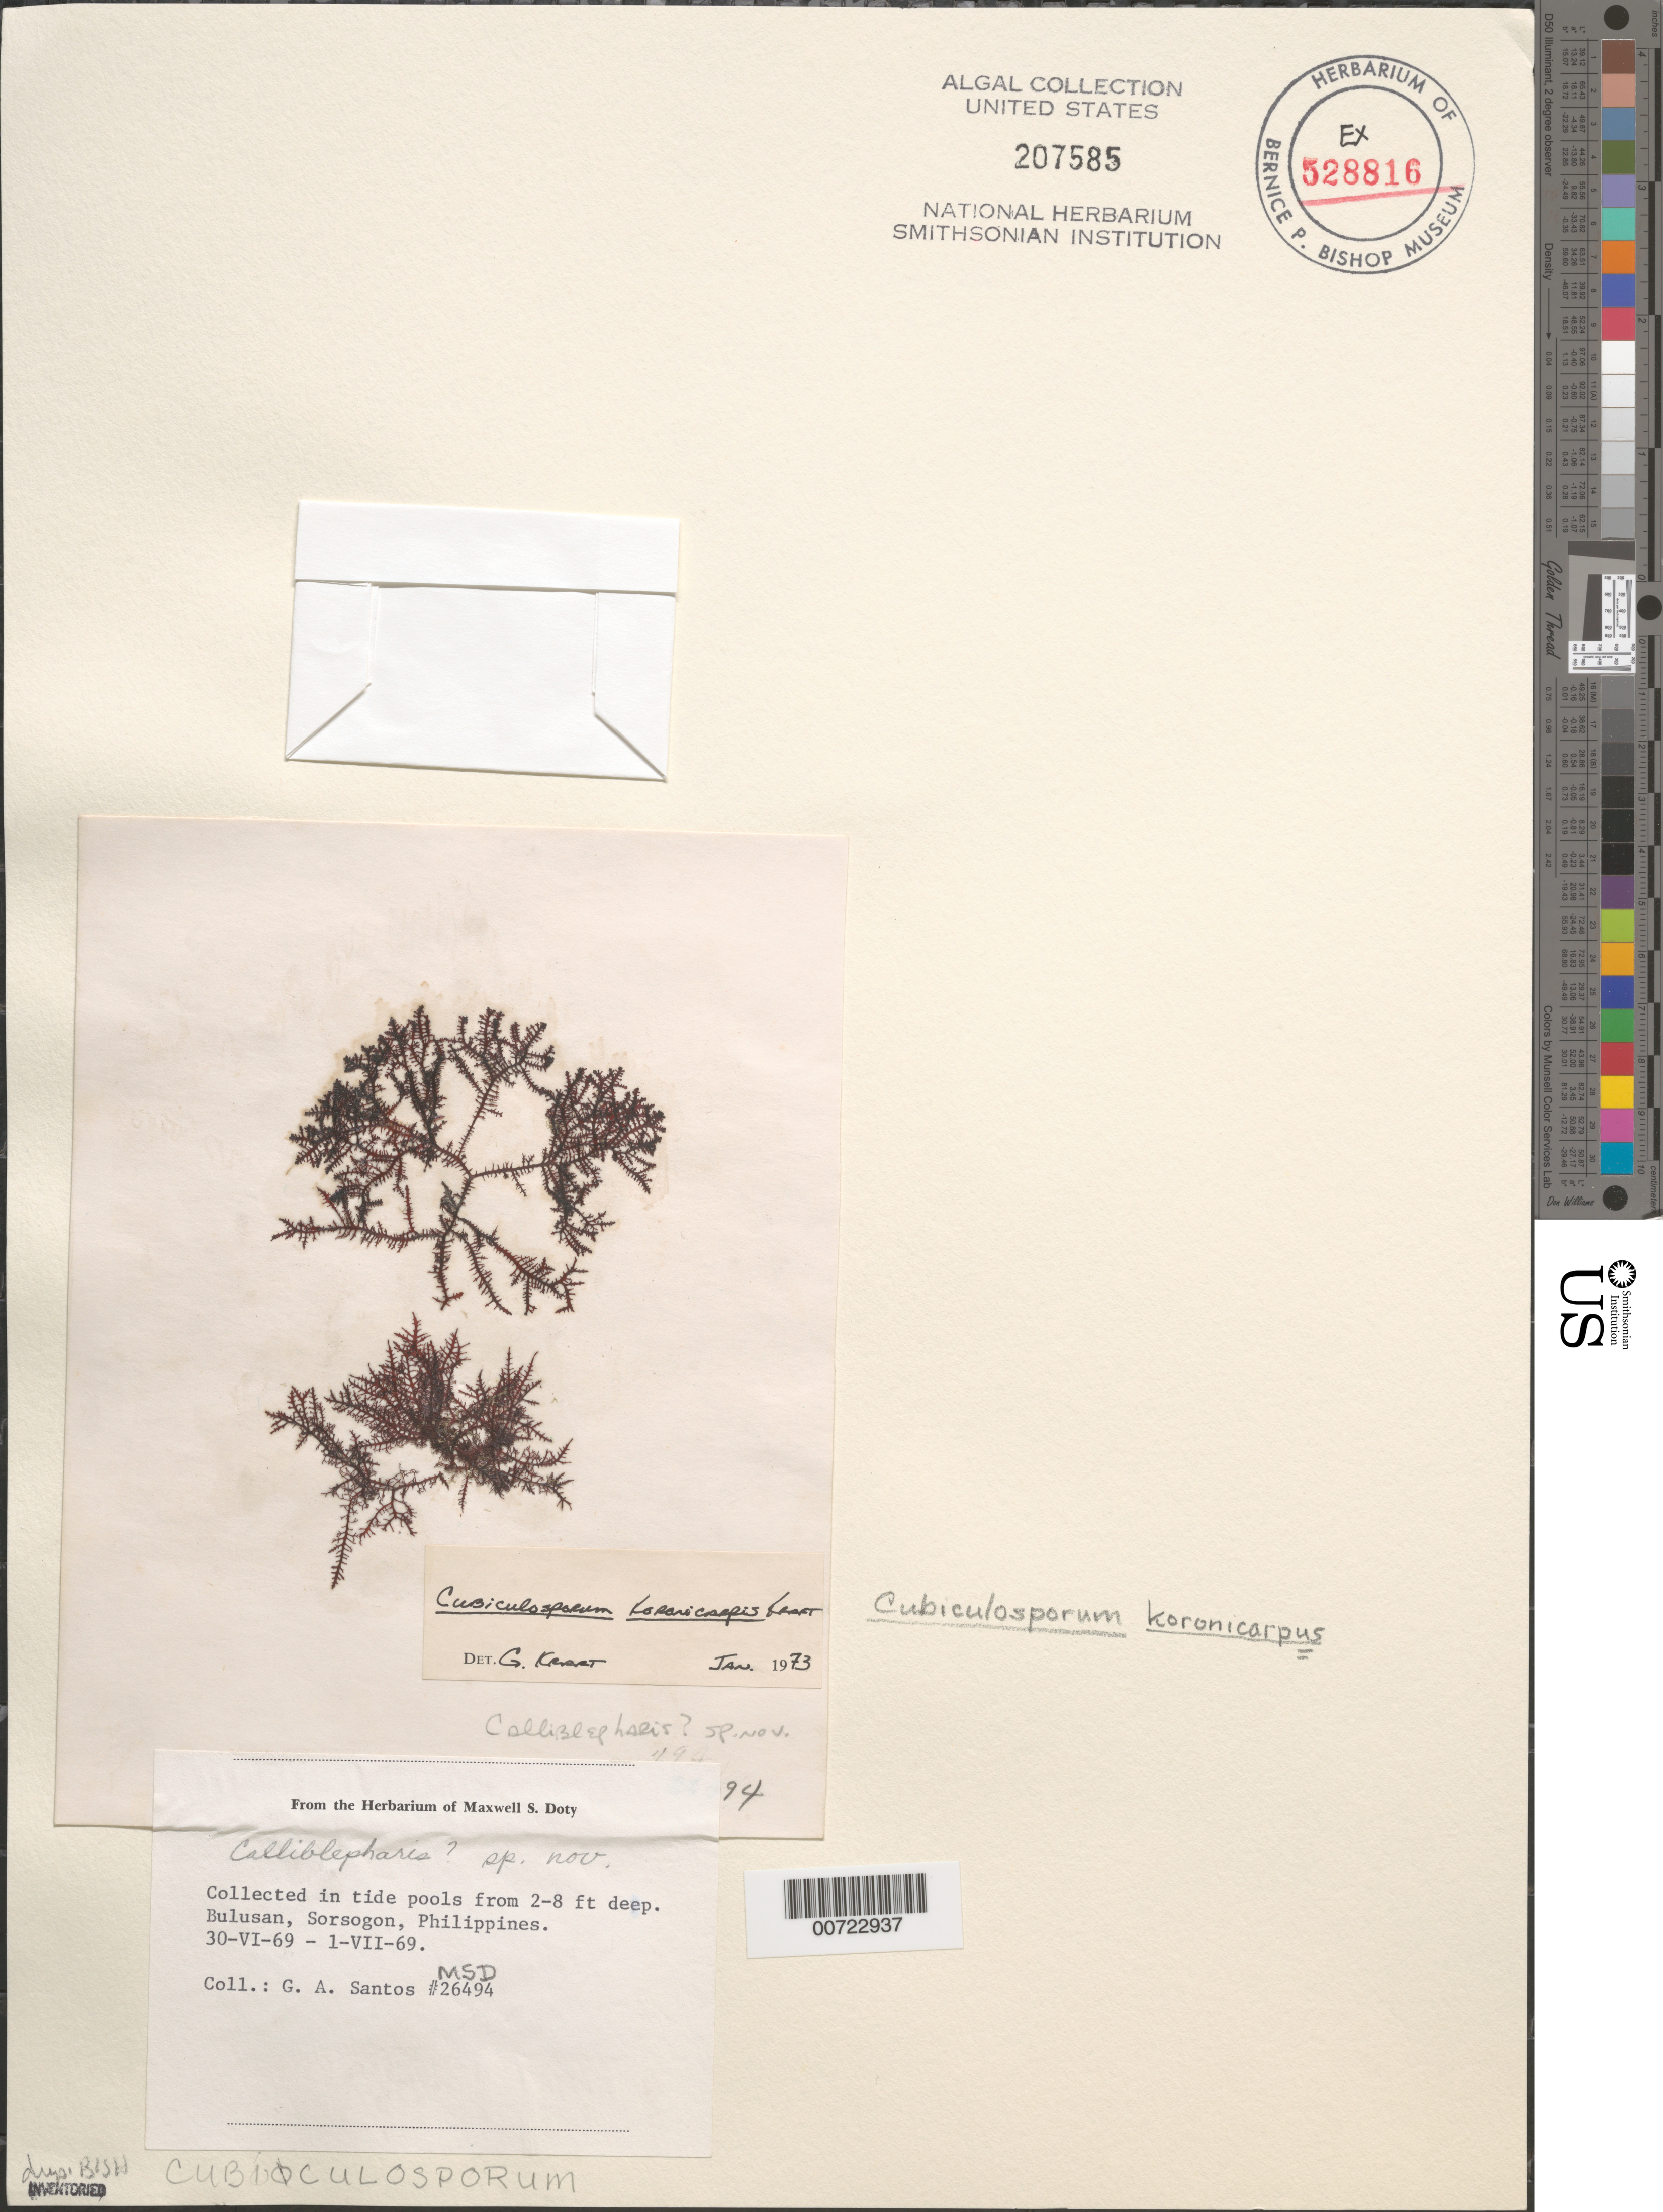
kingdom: Plantae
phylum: Rhodophyta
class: Florideophyceae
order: Gigartinales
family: Cubiculosporaceae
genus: Cubiculosporum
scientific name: Cubiculosporum koronicarpus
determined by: Kraft, G. T.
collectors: G. Santos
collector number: MSD 26494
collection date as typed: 01 Jul 1969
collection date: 1969-07-01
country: Philippines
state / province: Bicol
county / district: Sorsogon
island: Luzon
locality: Bulusan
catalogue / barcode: US 207585